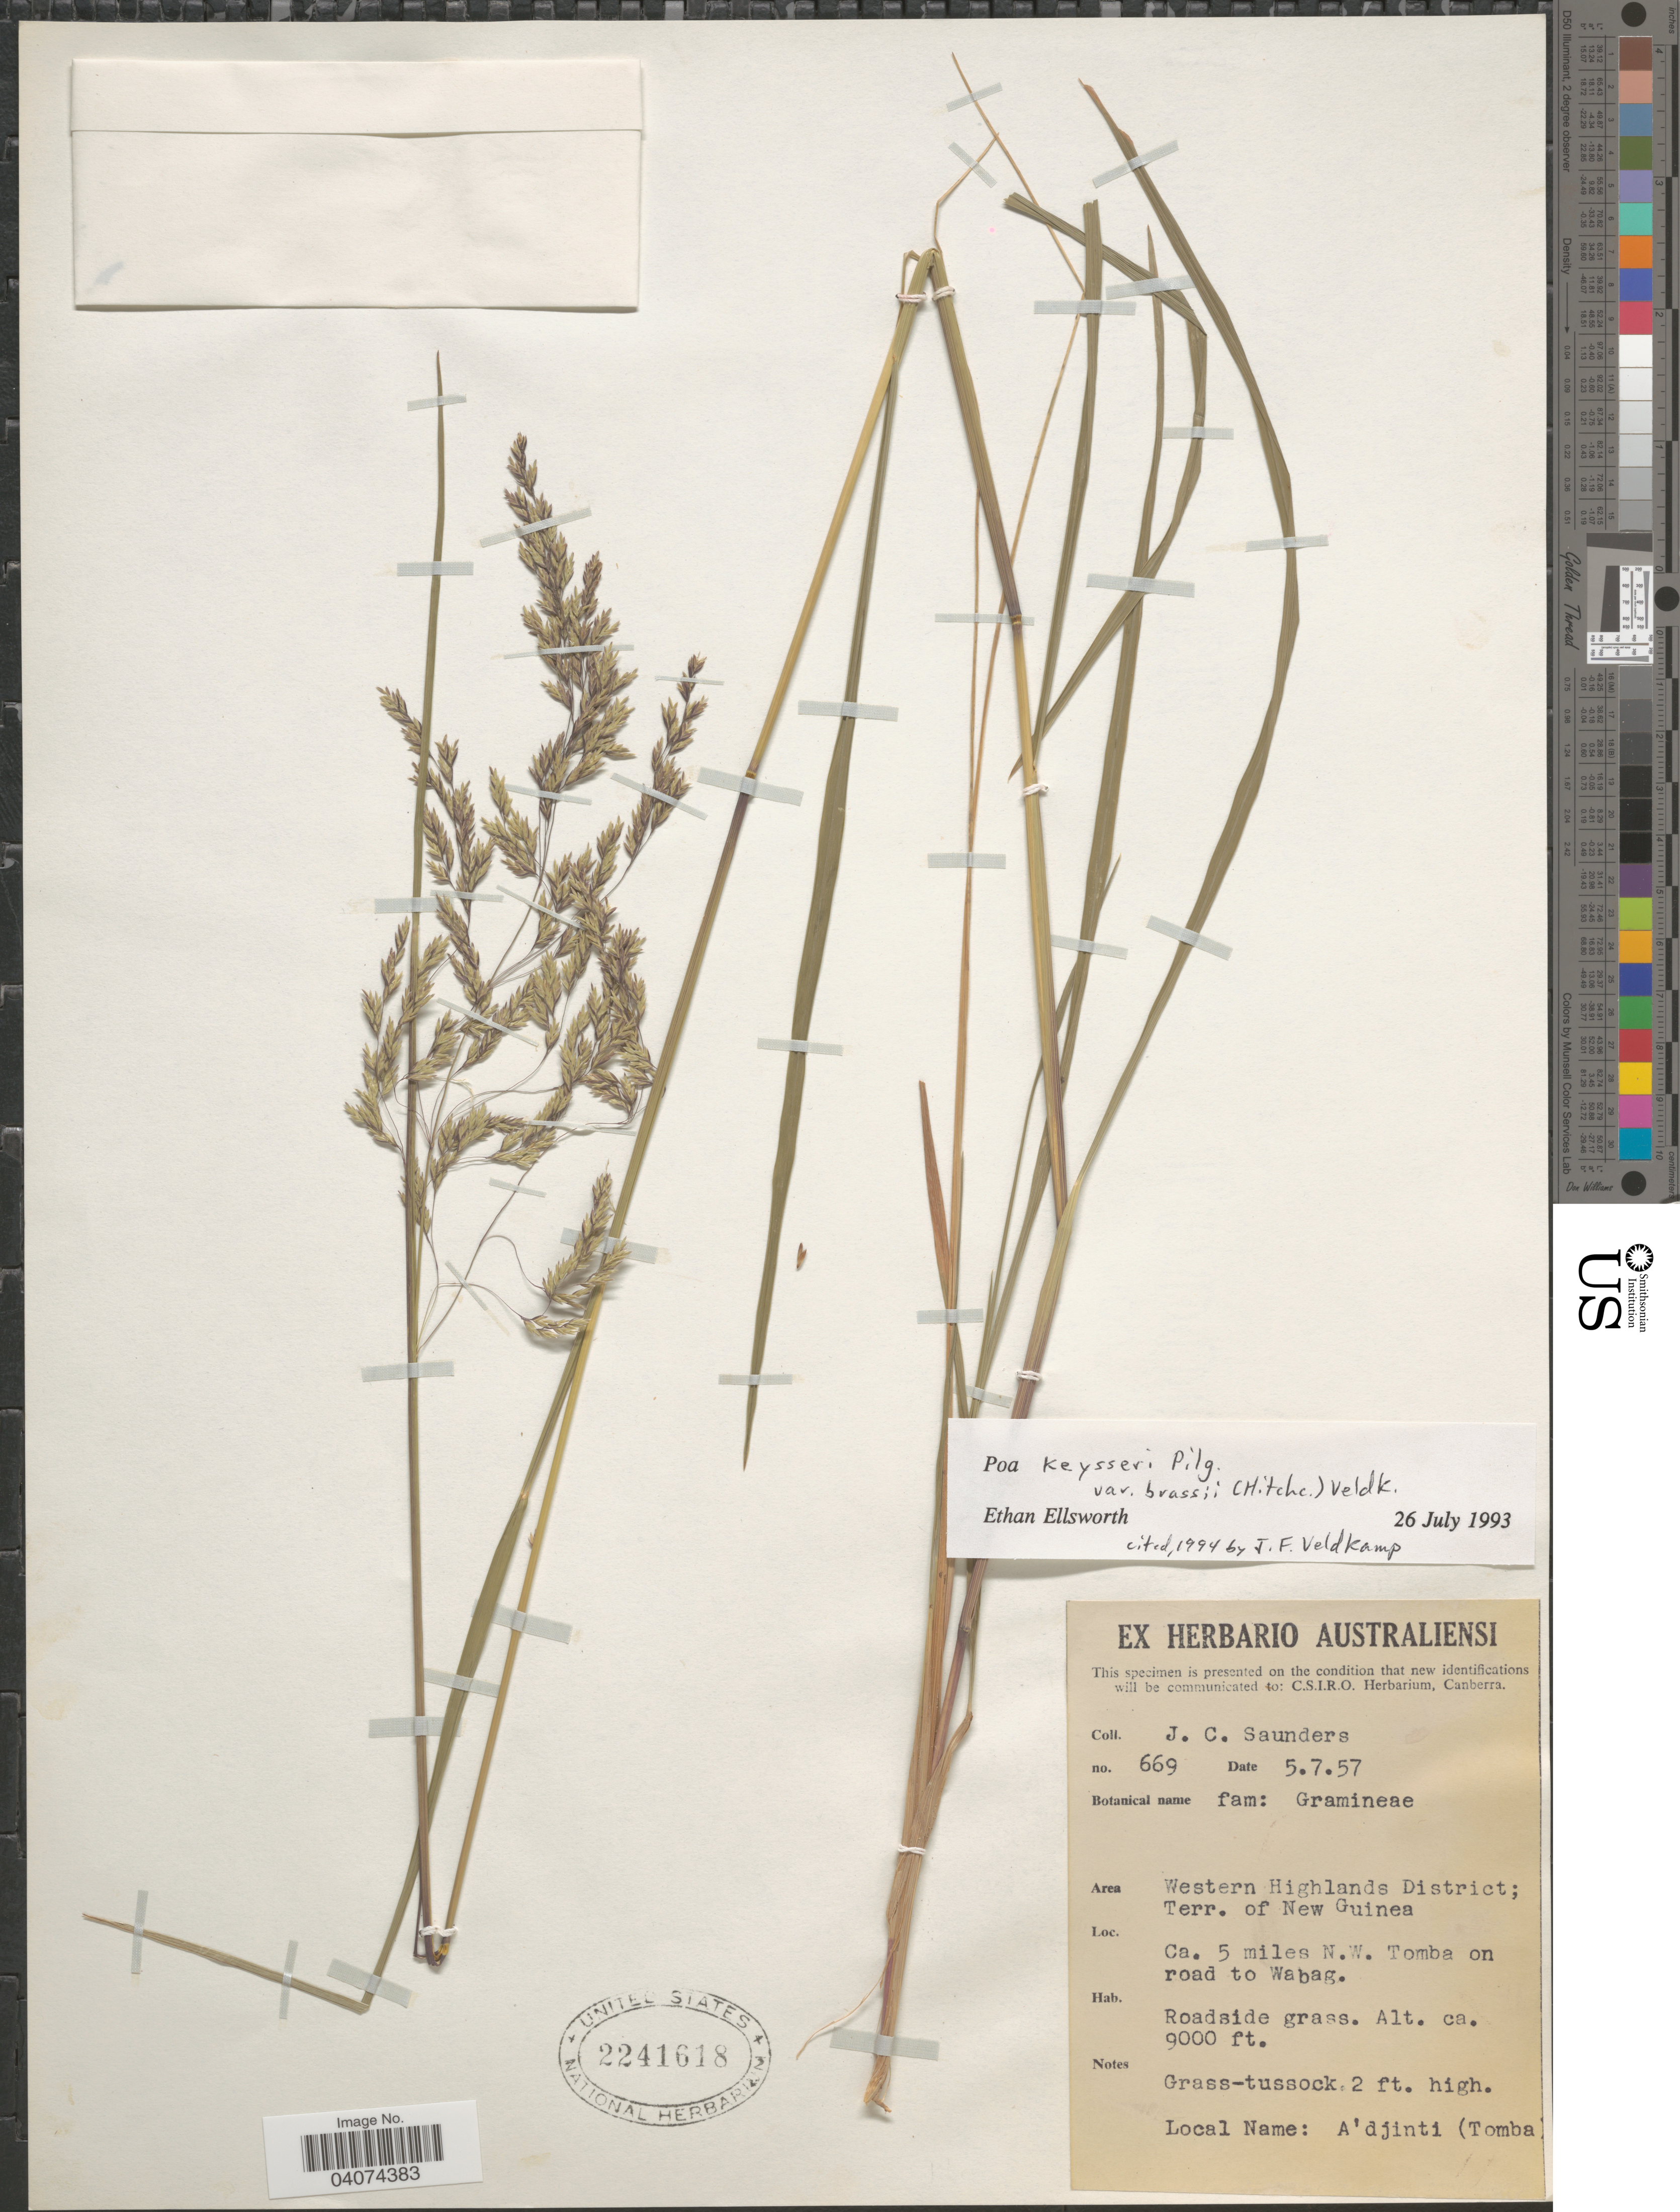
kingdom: Plantae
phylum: Tracheophyta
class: Liliopsida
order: Poales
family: Poaceae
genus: Poa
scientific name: Poa keysseri subsp. brassii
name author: (Hitchc.) Veldkamp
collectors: J. C. Saunders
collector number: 669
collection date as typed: Transcribed d/m/y: 5/7/57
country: Papua New Guinea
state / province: Western Highlands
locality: Western Highlands District; Terr. of New Guinea. Ca. 5 miles N.W. Tomba on road to Wabag.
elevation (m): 2743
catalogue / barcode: US 2241618